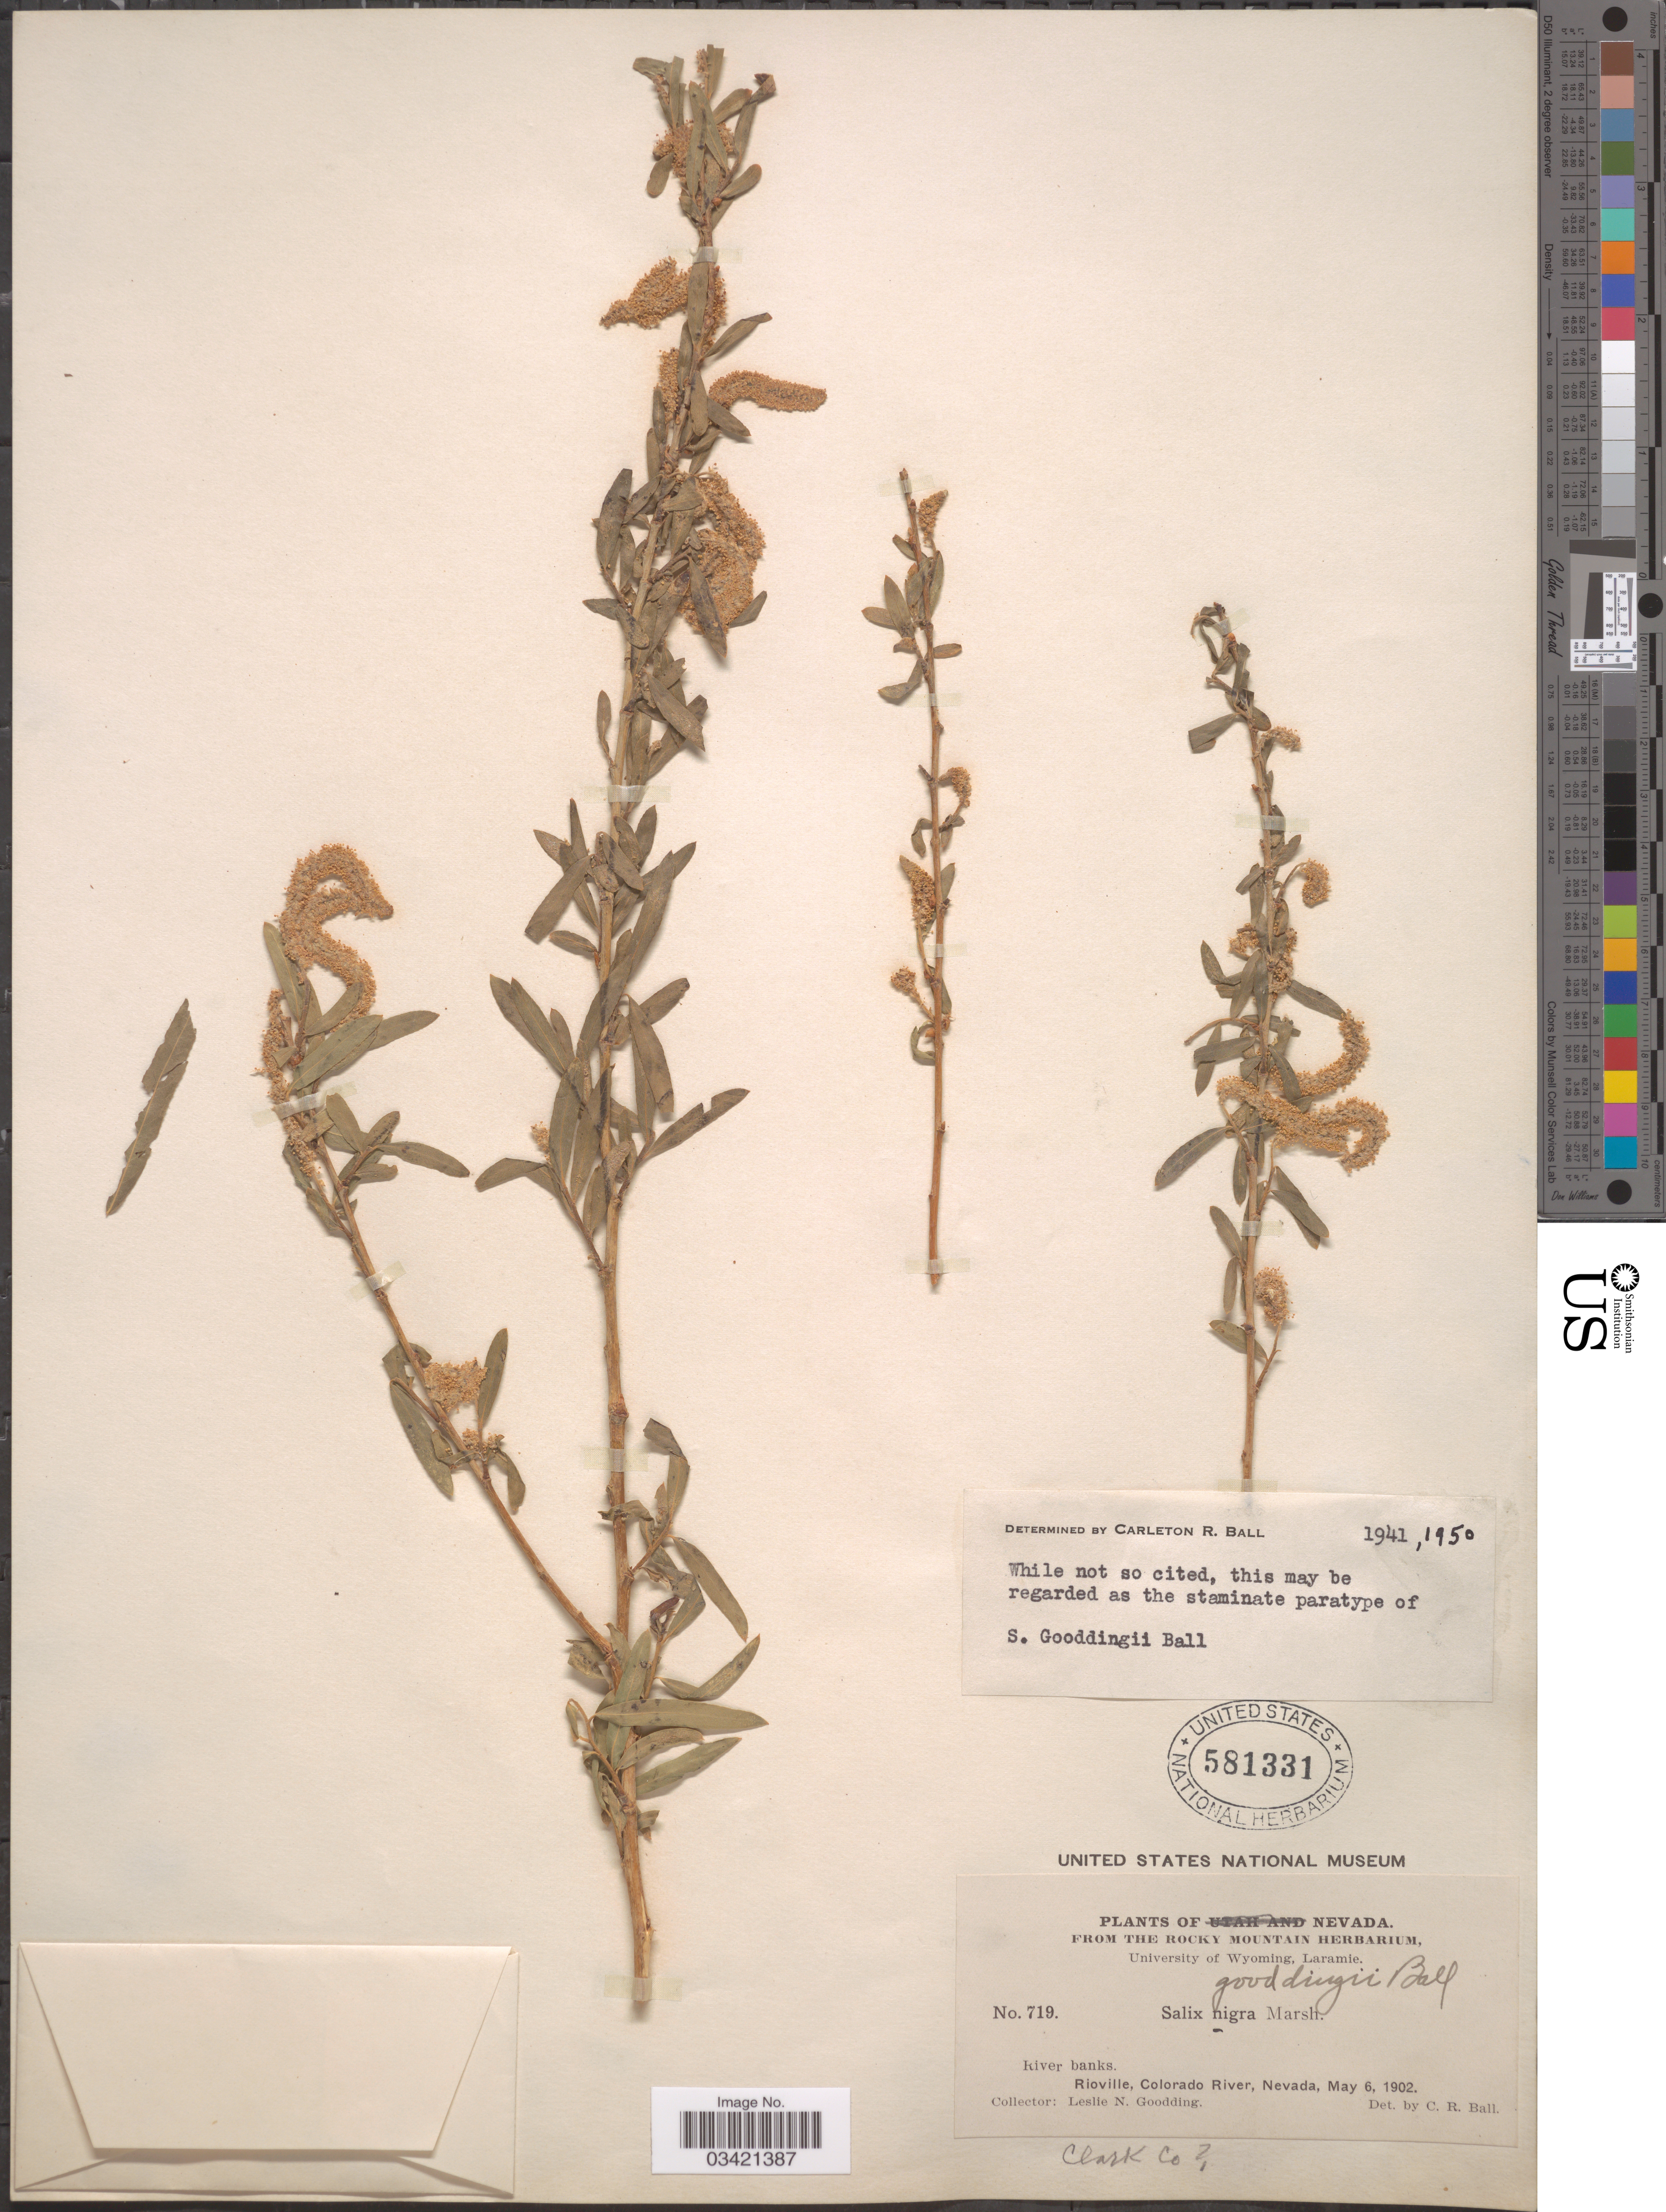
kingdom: Plantae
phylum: Tracheophyta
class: Magnoliopsida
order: Malpighiales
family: Salicaceae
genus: Salix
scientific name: Salix gooddingii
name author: C.R. Ball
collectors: L. N. Goodding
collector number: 719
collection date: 1902-05-06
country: United States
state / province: Nevada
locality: Rioville, Colorado River. Clark Co.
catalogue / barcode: US 581331